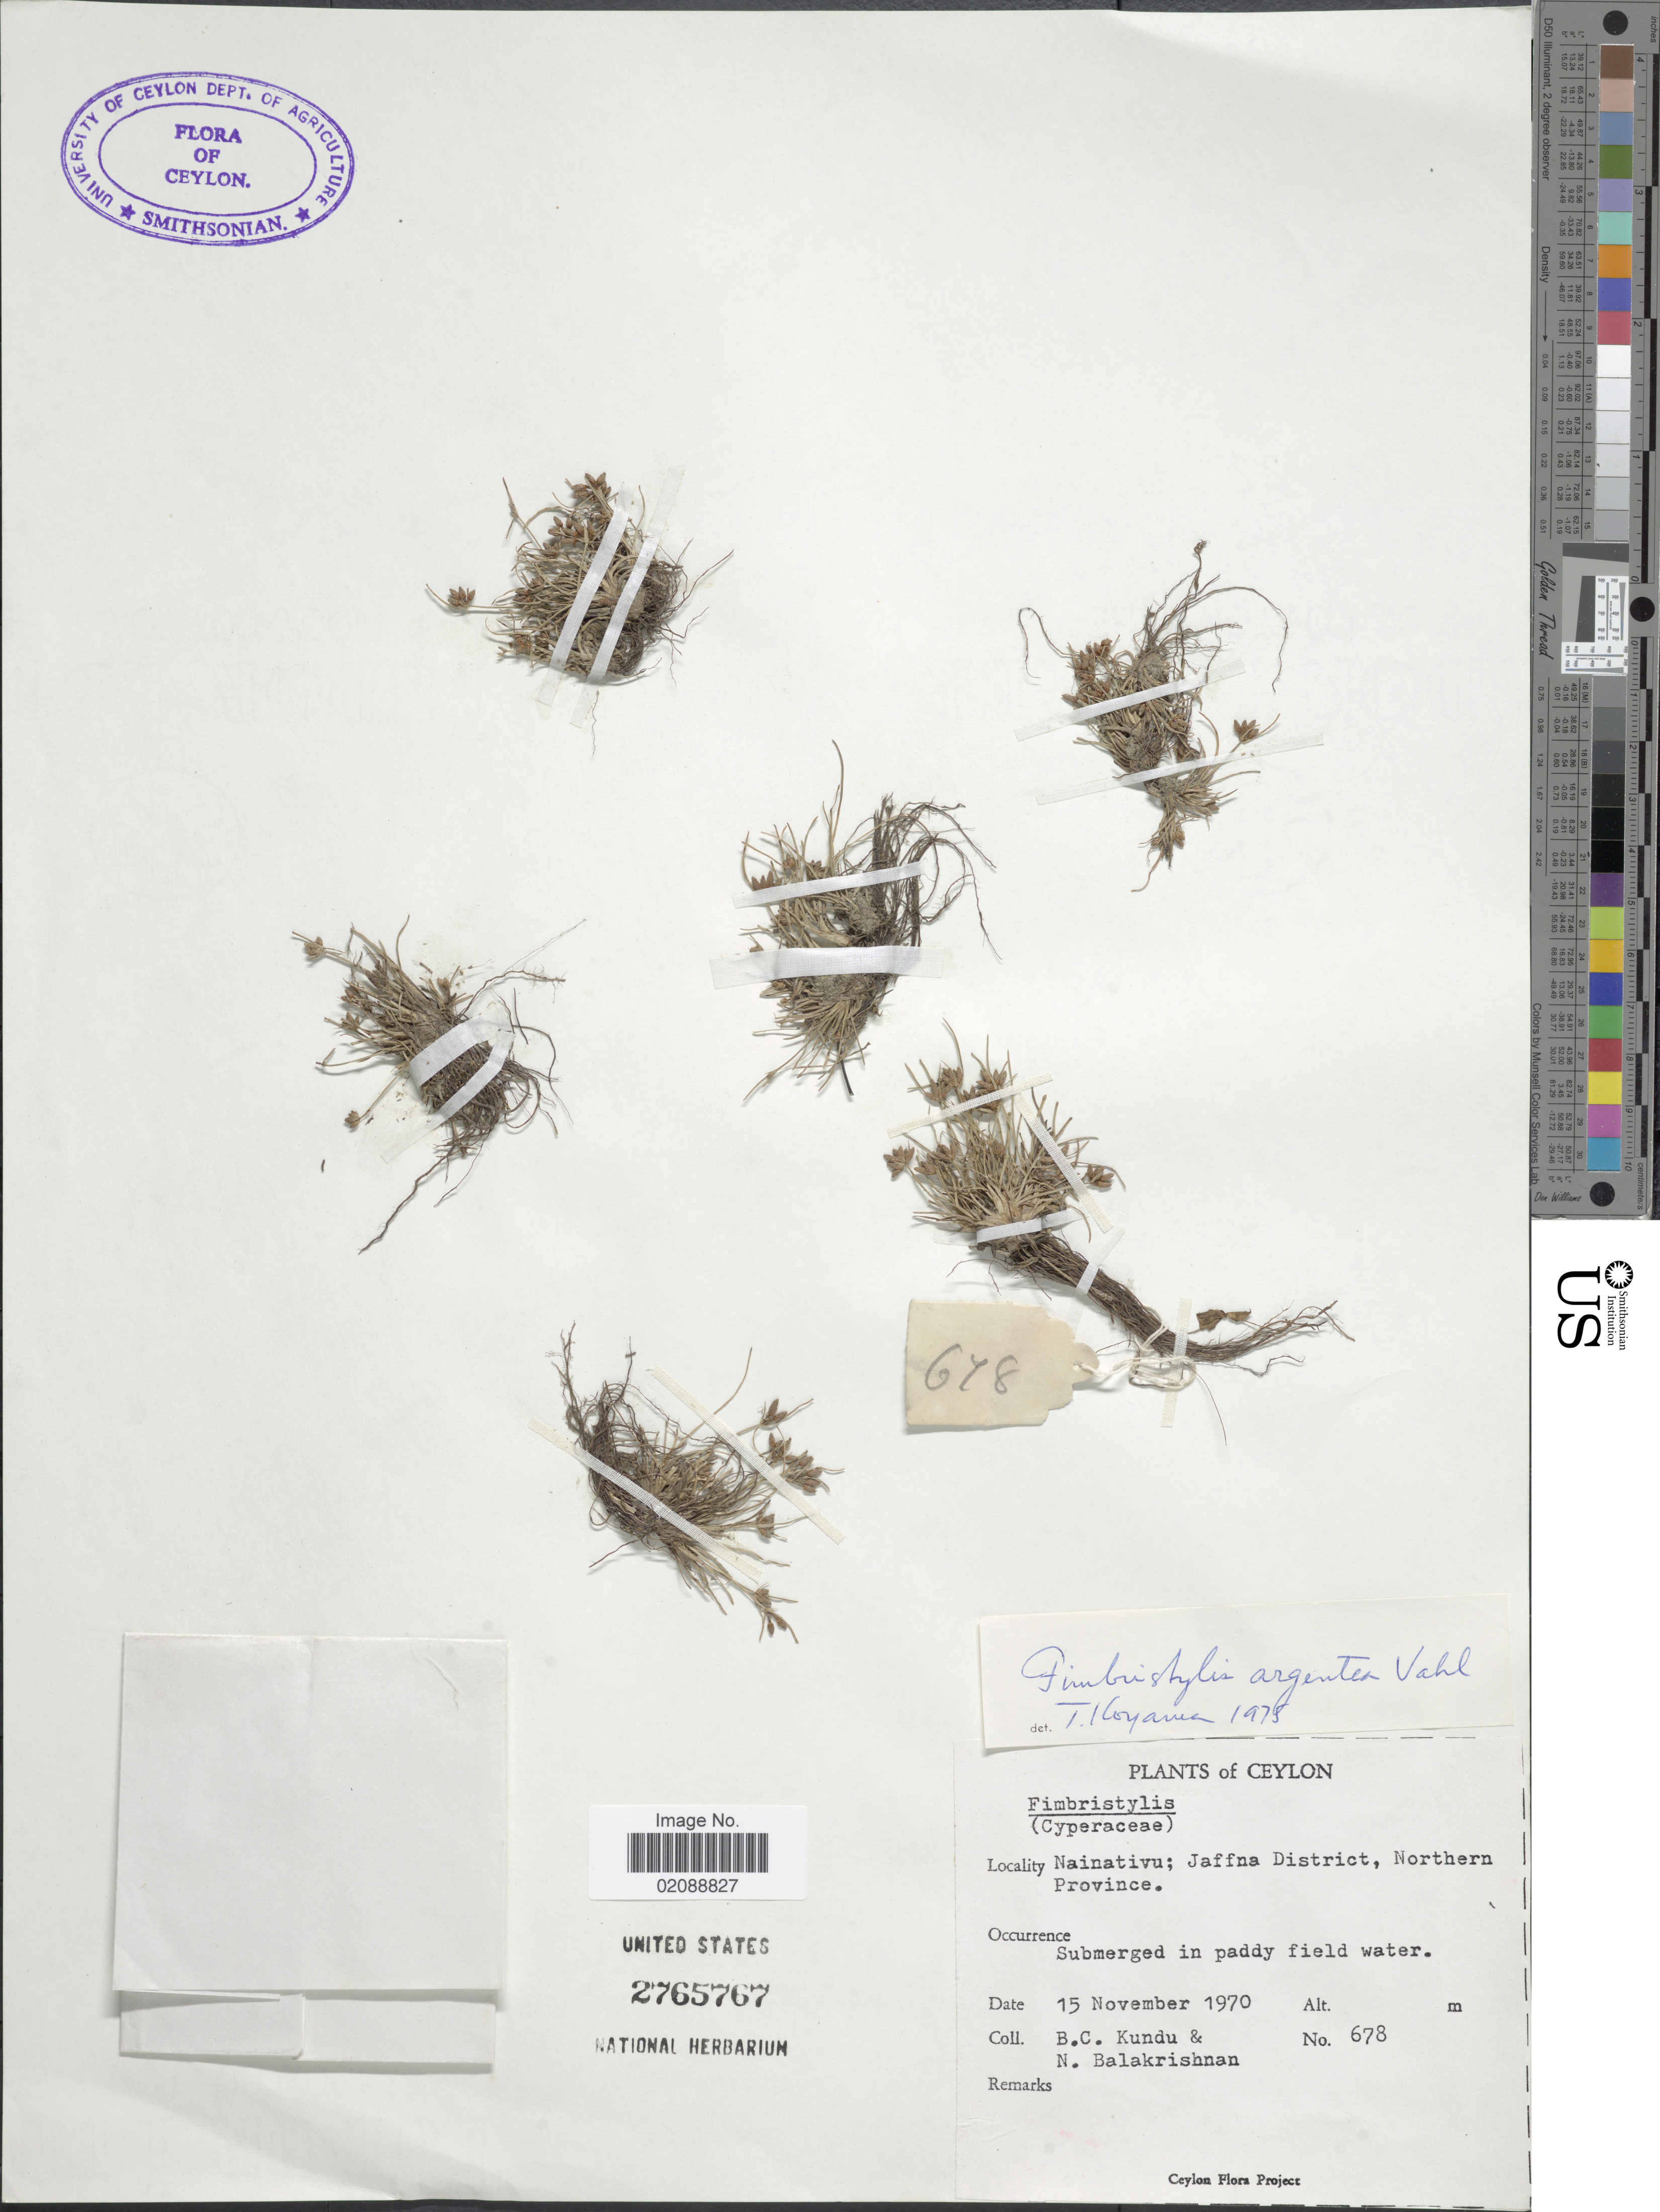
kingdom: Plantae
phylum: Tracheophyta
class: Liliopsida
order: Poales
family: Cyperaceae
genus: Fimbristylis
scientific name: Fimbristylis argentea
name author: (Rottb.) Vahl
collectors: B. C. Kundu & N. Balakrishnan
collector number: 678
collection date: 1970-11-15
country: Sri Lanka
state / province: Northern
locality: Ceylon, Nainativu; Jaffna District, in paddy field water.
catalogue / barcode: US 2765767